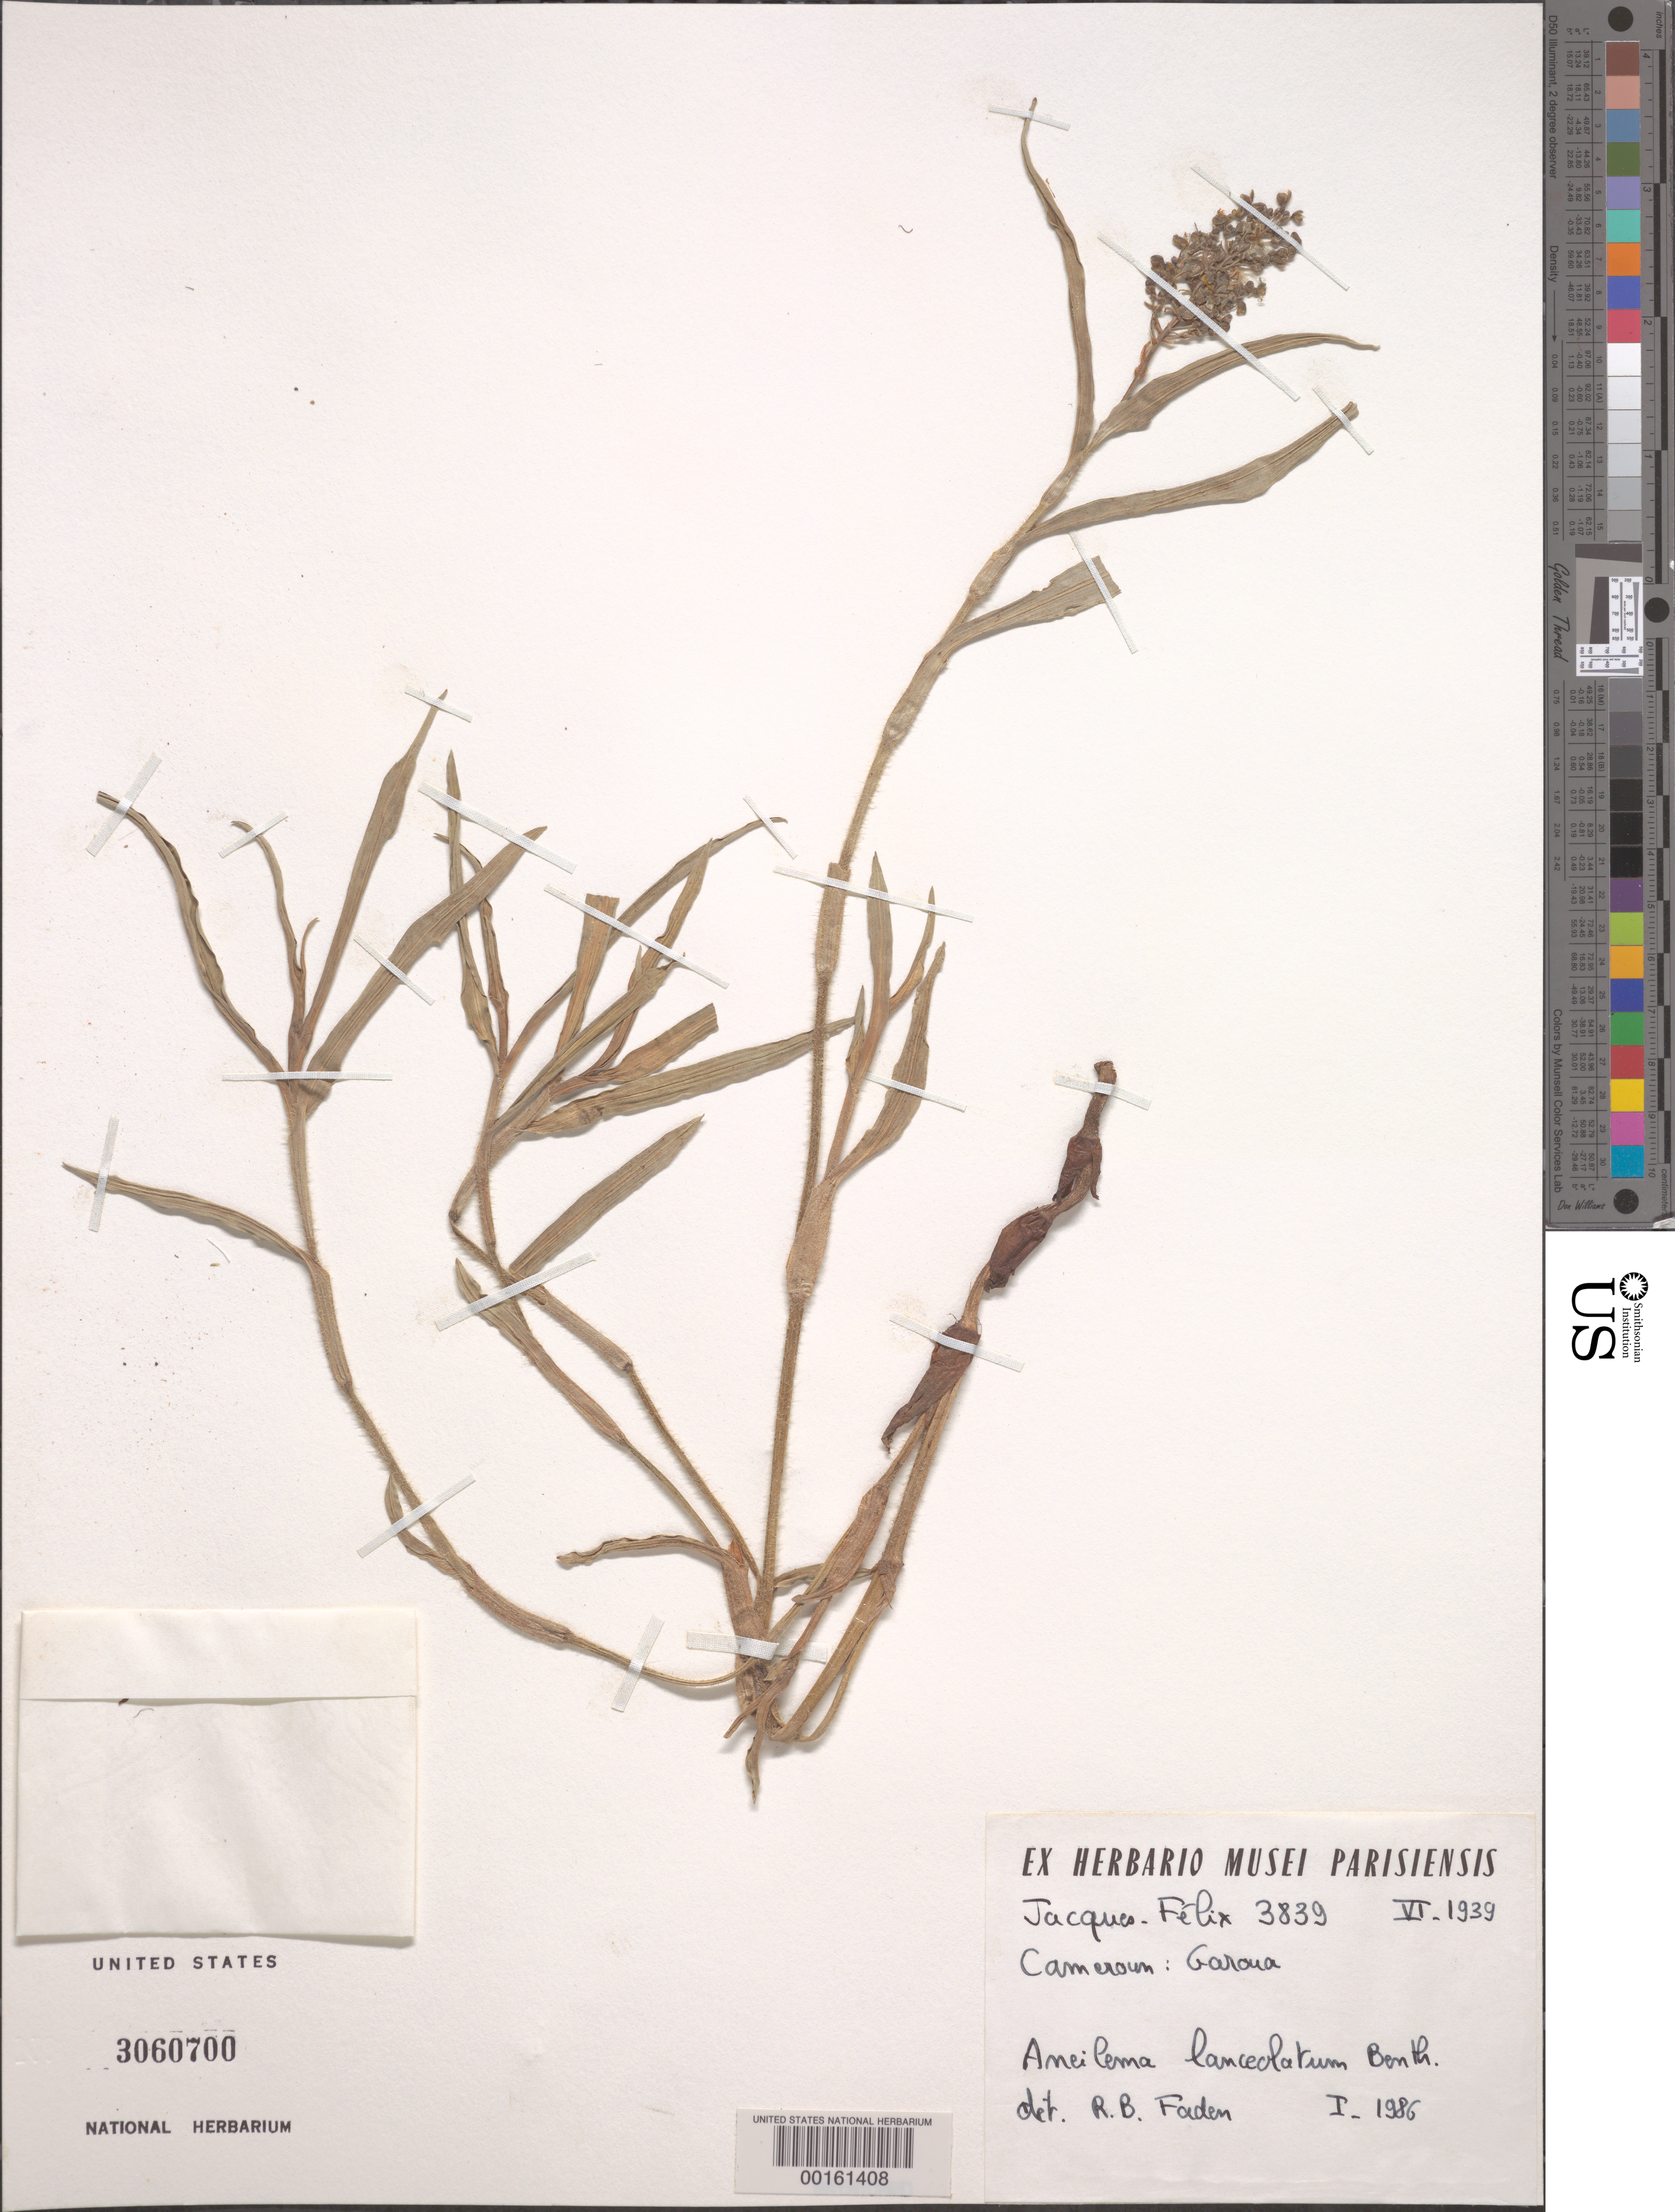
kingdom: Plantae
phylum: Tracheophyta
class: Liliopsida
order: Commelinales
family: Commelinaceae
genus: Aneilema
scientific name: Aneilema lanceolatum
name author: Benth.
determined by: Faden, Robert B., (US), Smithsonian Institution - National Museum of Natural History (UNITED STATES)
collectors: H. Jacques-Félix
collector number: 3839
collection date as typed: Jun 1939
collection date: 1939-06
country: Cameroon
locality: Garoua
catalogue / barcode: US 3060700